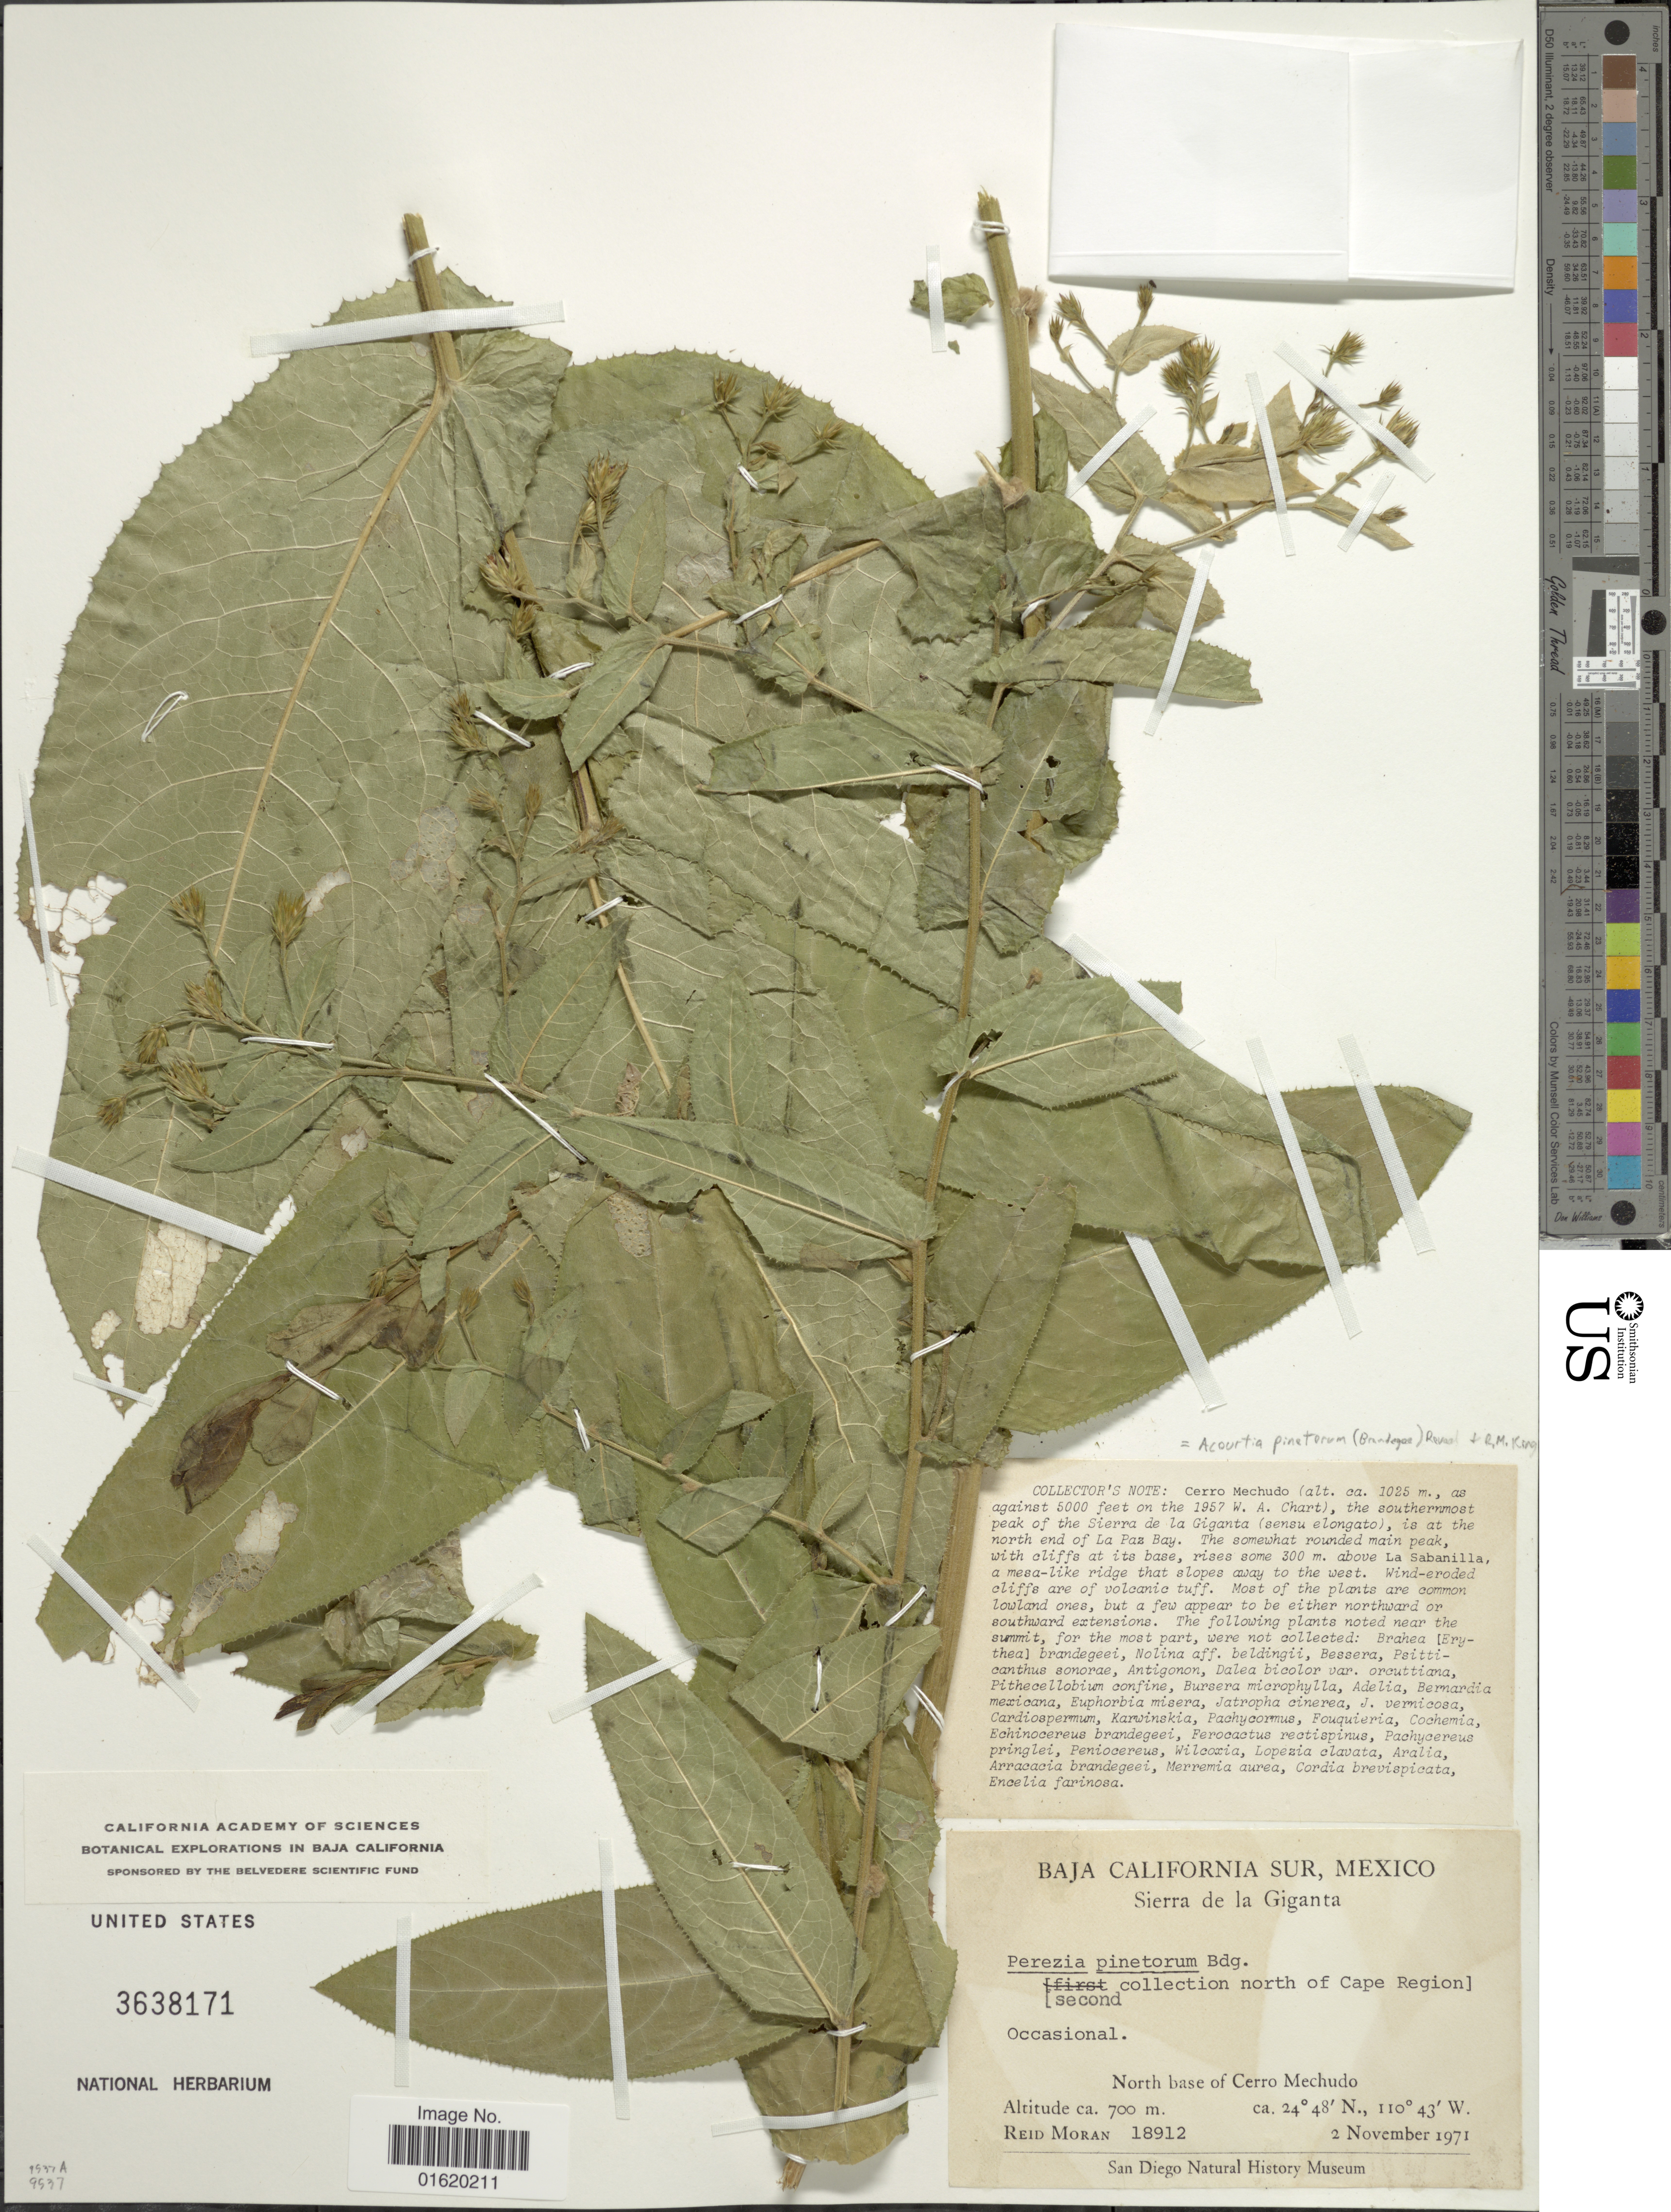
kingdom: Plantae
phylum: Tracheophyta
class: Magnoliopsida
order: Asterales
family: Asteraceae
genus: Acourtia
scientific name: Acourtia pinetorum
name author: (Brandegee) Reveal & R.M. King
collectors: R. V. Moran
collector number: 18912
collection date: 1971-11-02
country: Mexico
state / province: Baja California Sur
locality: Sierra de la Giganta, north base of Cerro Mechudo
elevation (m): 700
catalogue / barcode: US 3638171